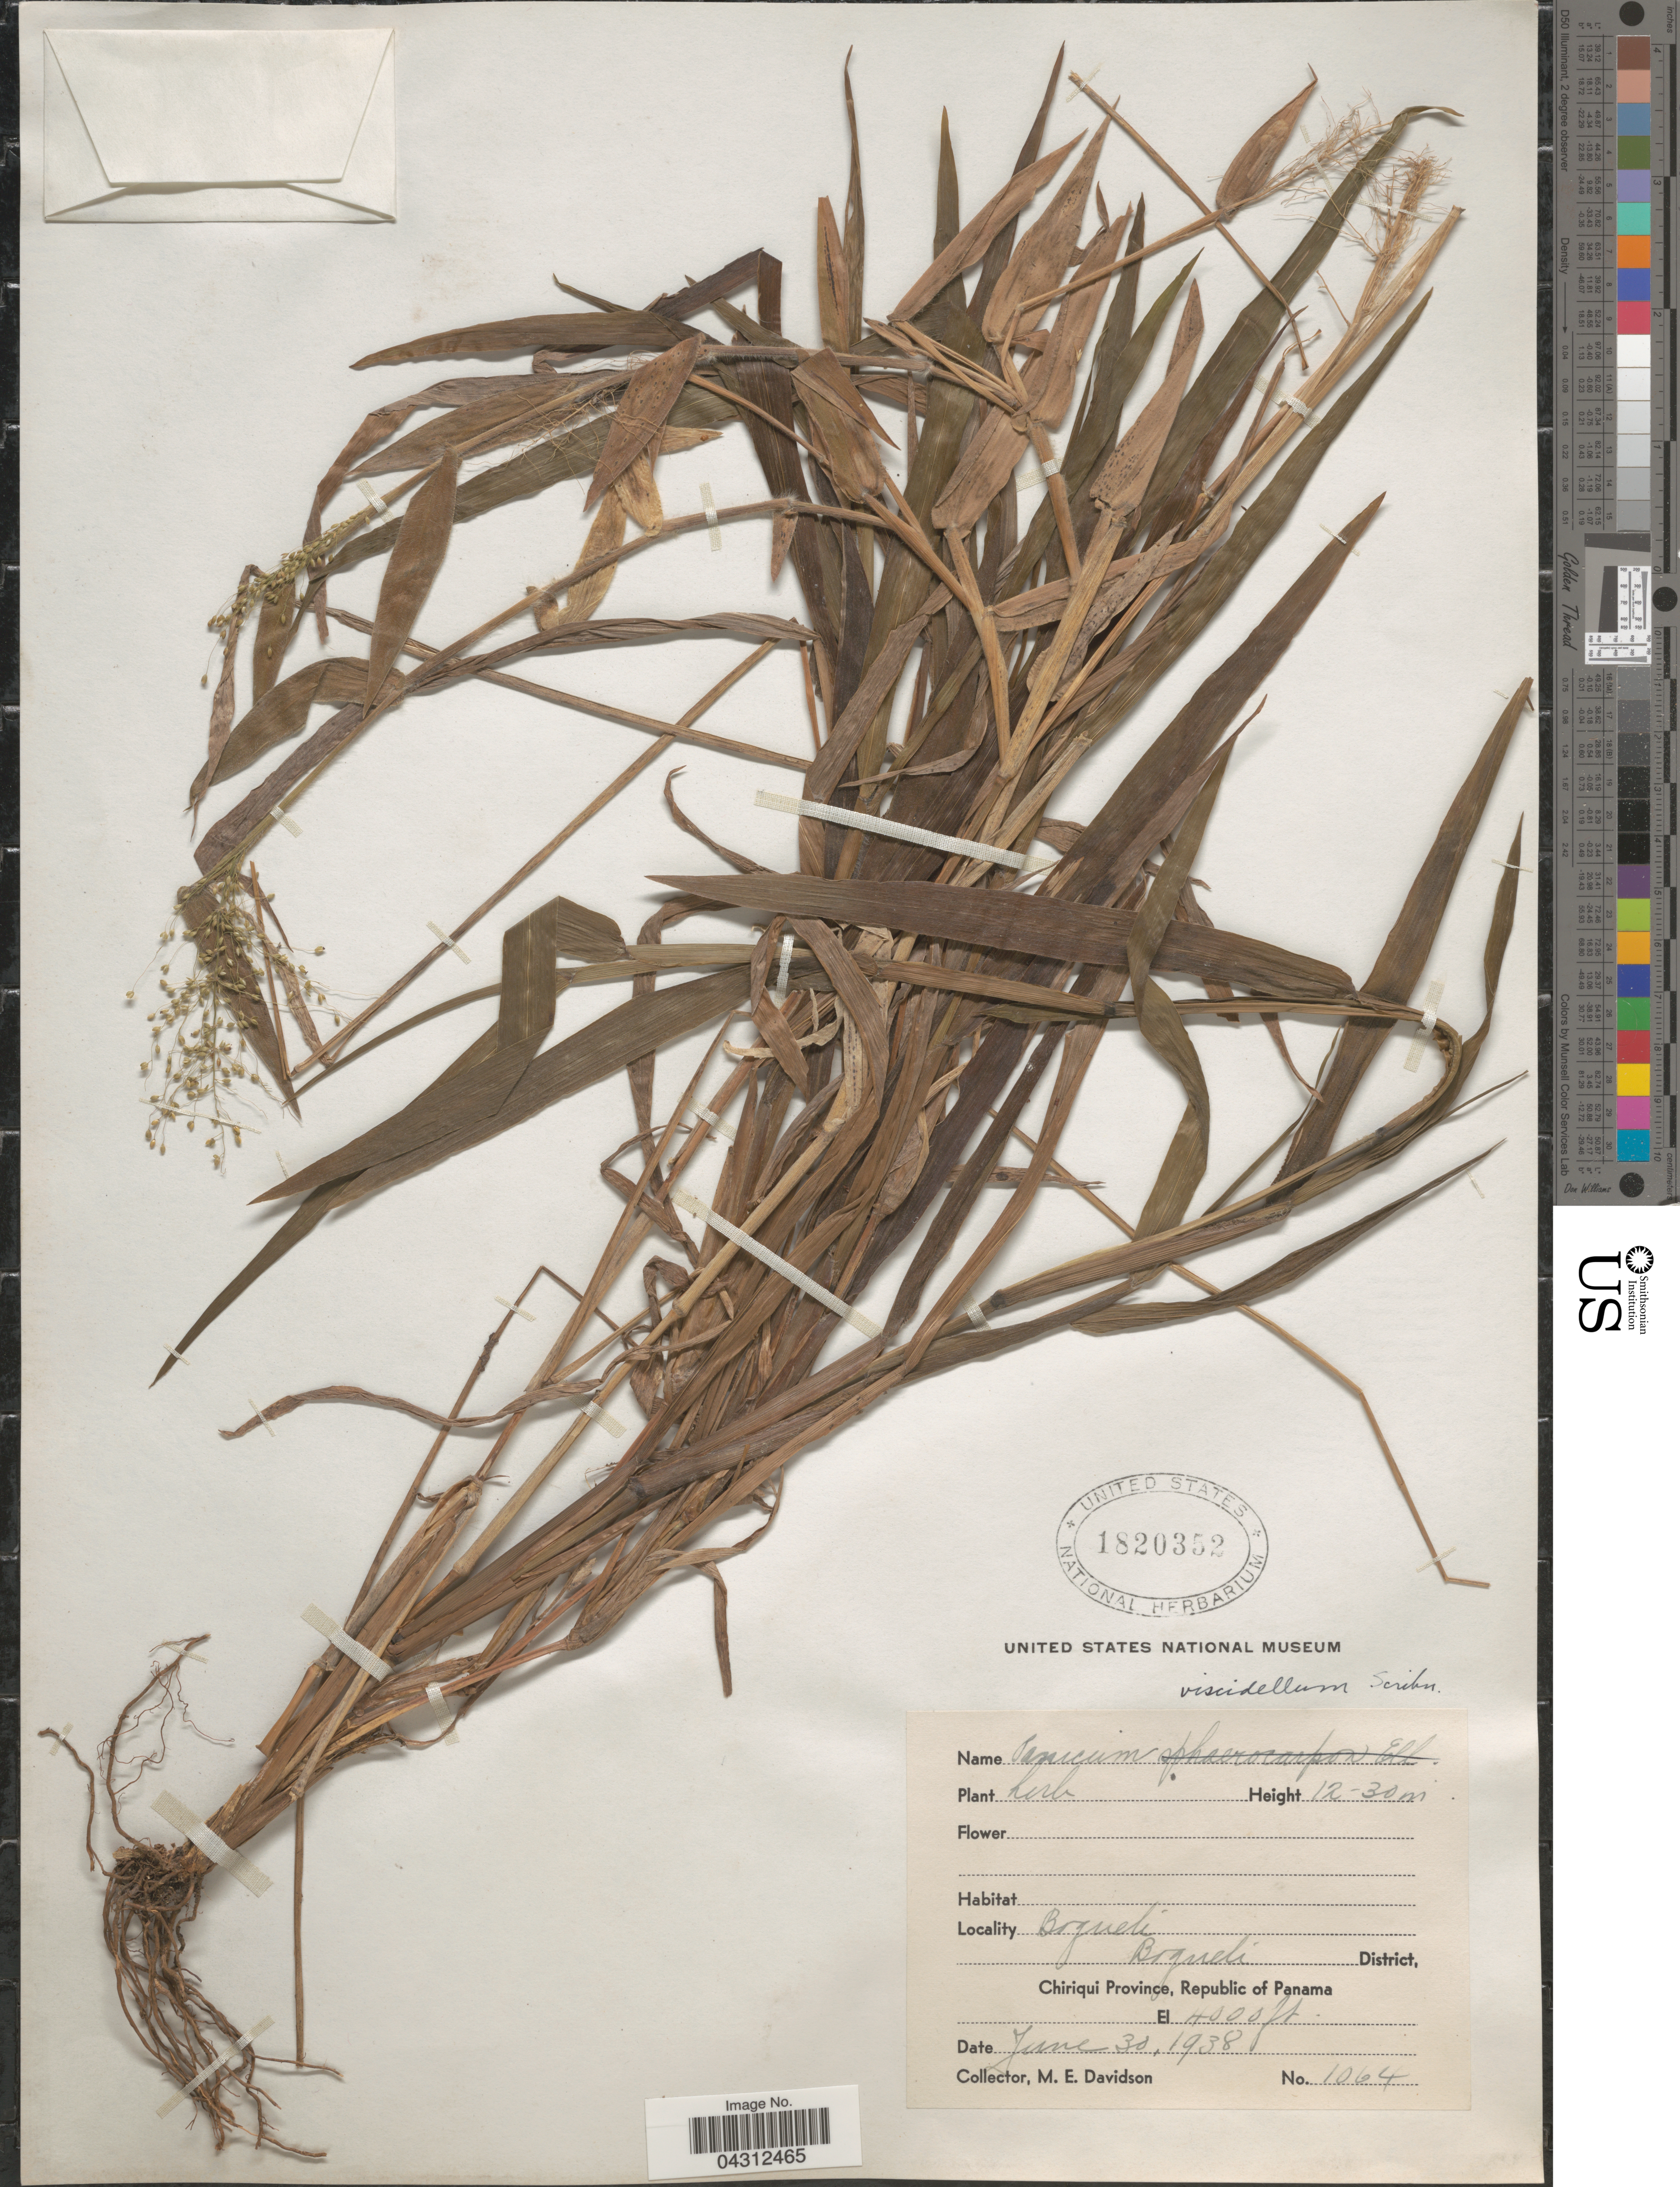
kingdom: Plantae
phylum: Tracheophyta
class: Liliopsida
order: Poales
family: Poaceae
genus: Dichanthelium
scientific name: Dichanthelium viscidellum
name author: (Scribn.) Gould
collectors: M. E. Davidson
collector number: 1064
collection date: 1938-06-30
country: Panama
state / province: Chiriqui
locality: Boquete. Boquete District, Republic of Panama.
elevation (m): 1219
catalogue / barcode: US 1820352